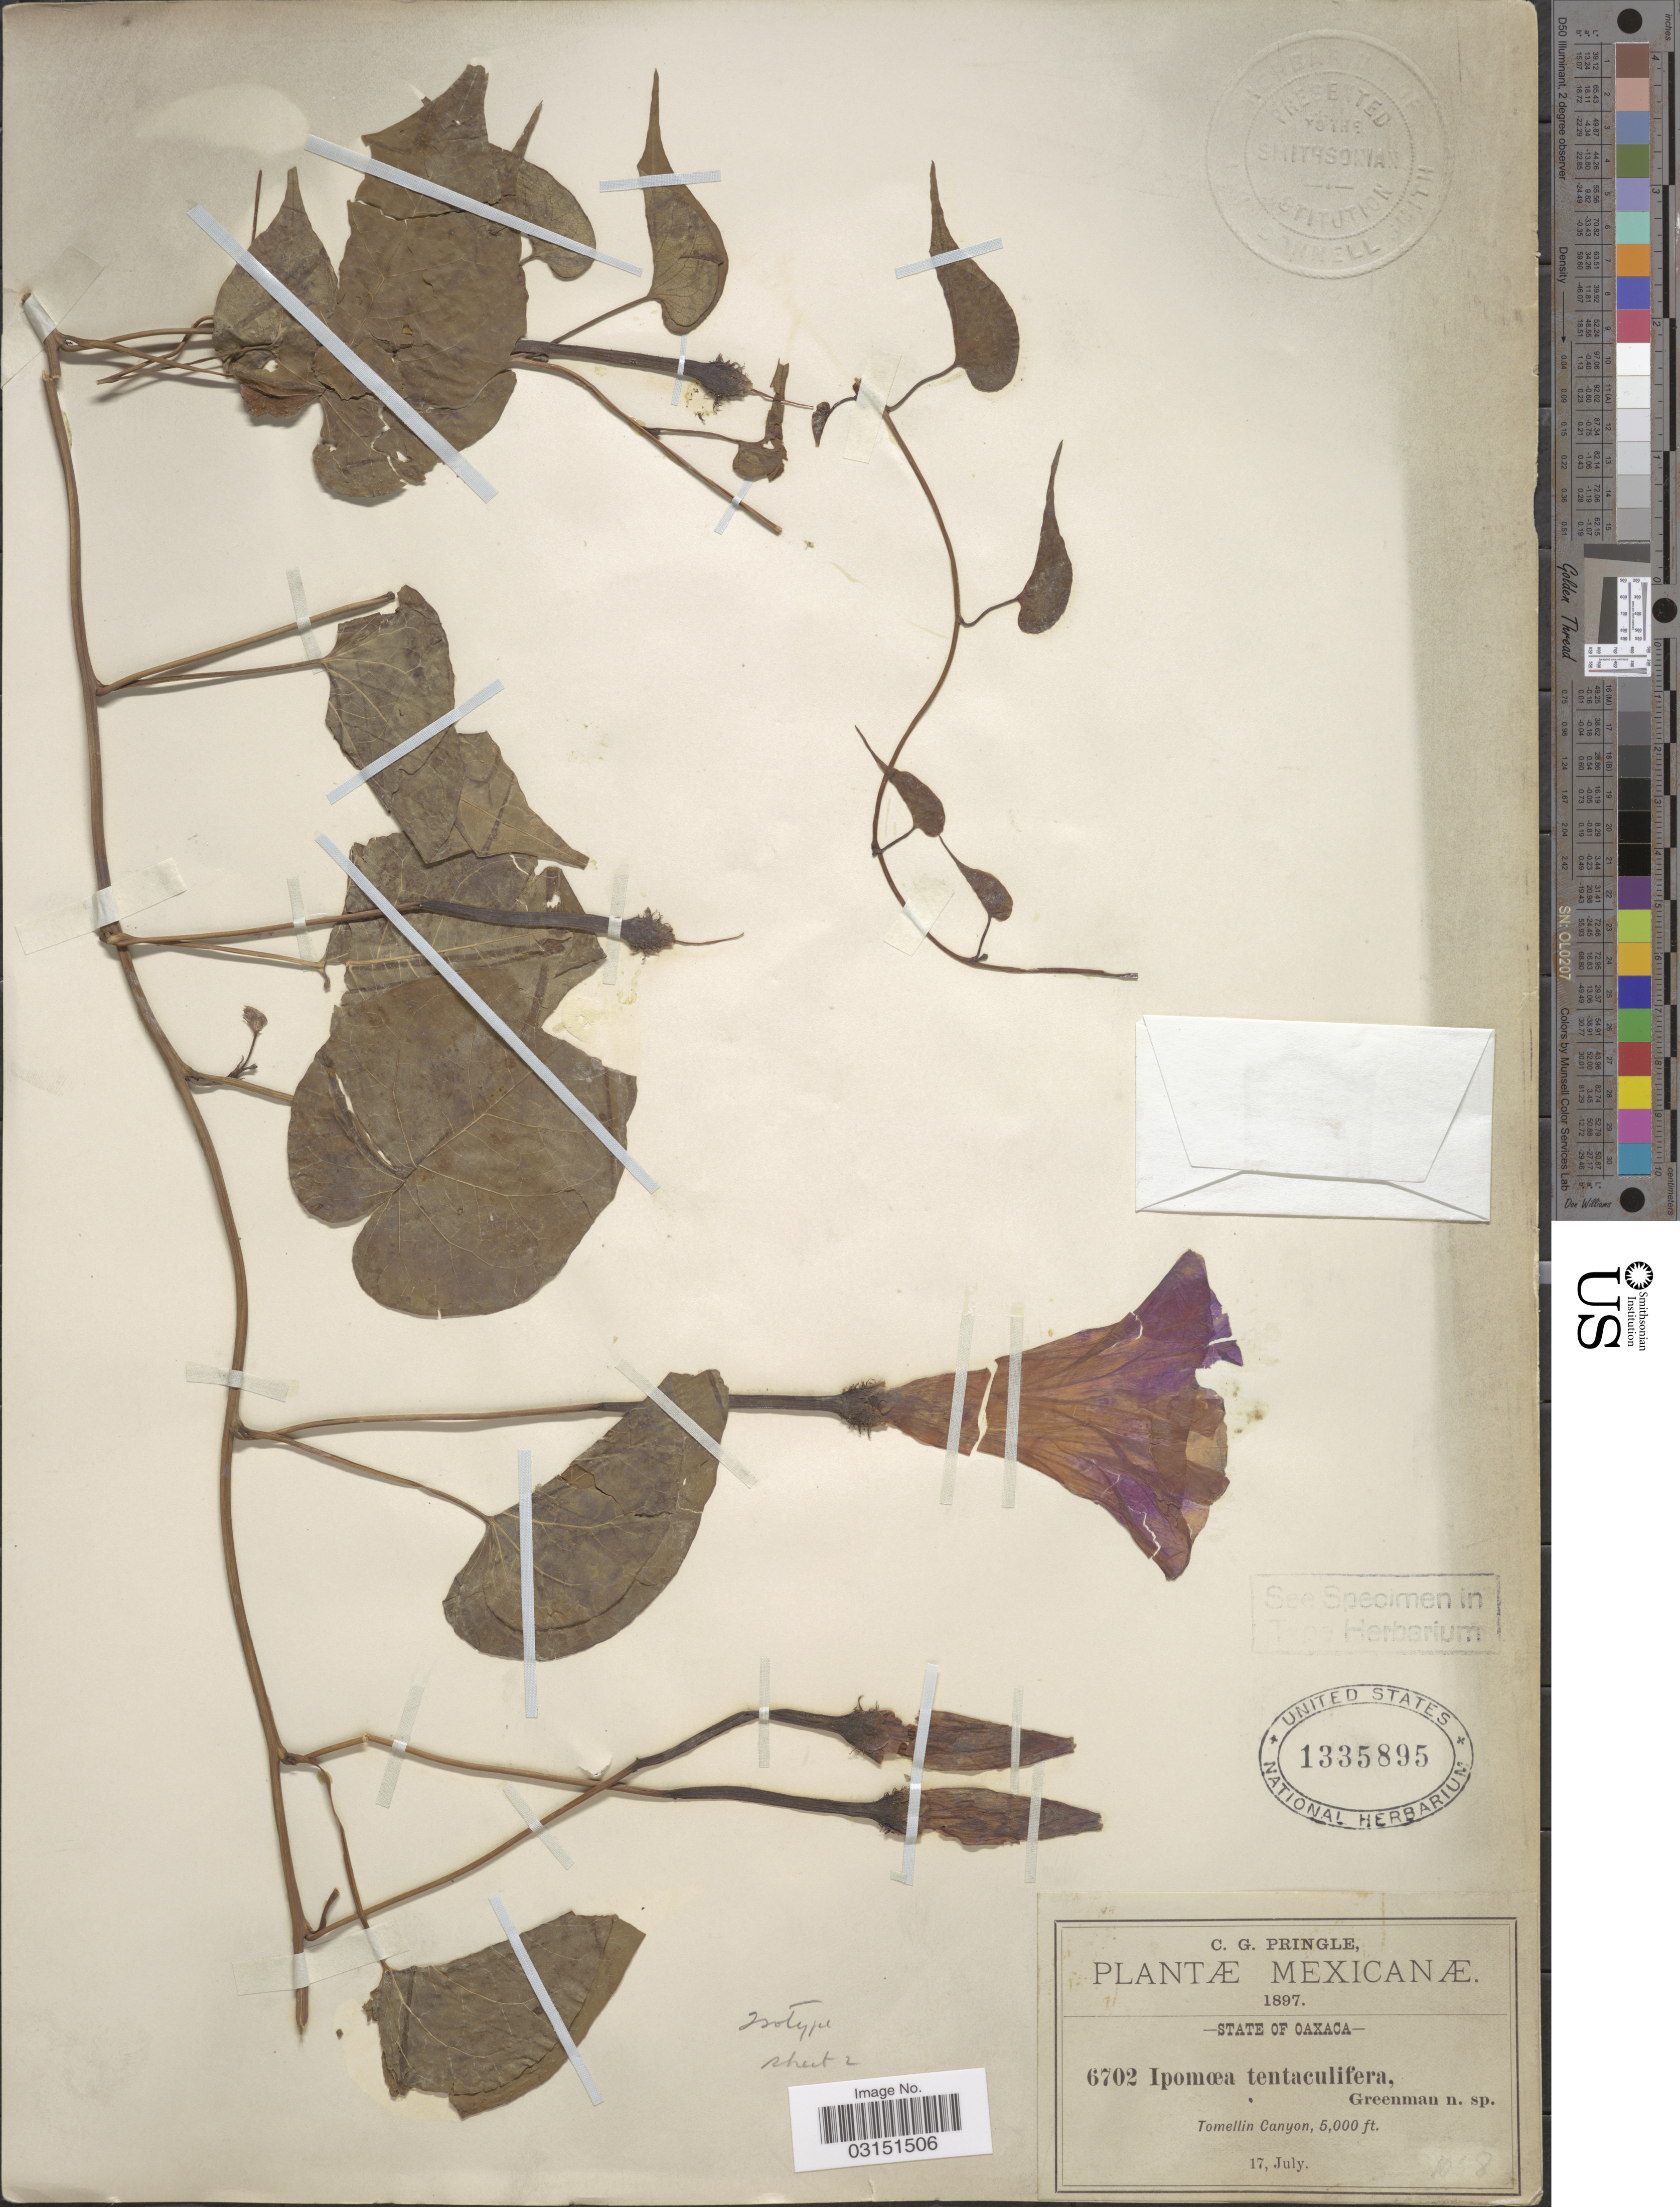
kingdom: Plantae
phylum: Tracheophyta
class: Magnoliopsida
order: Solanales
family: Convolvulaceae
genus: Ipomoea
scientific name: Ipomoea tentaculifera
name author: Greenm.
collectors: C. G. Pringle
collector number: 6702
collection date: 1897-07-17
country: Mexico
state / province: Oaxaca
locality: Tomellin Canyon.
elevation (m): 1524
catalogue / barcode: US 1335895